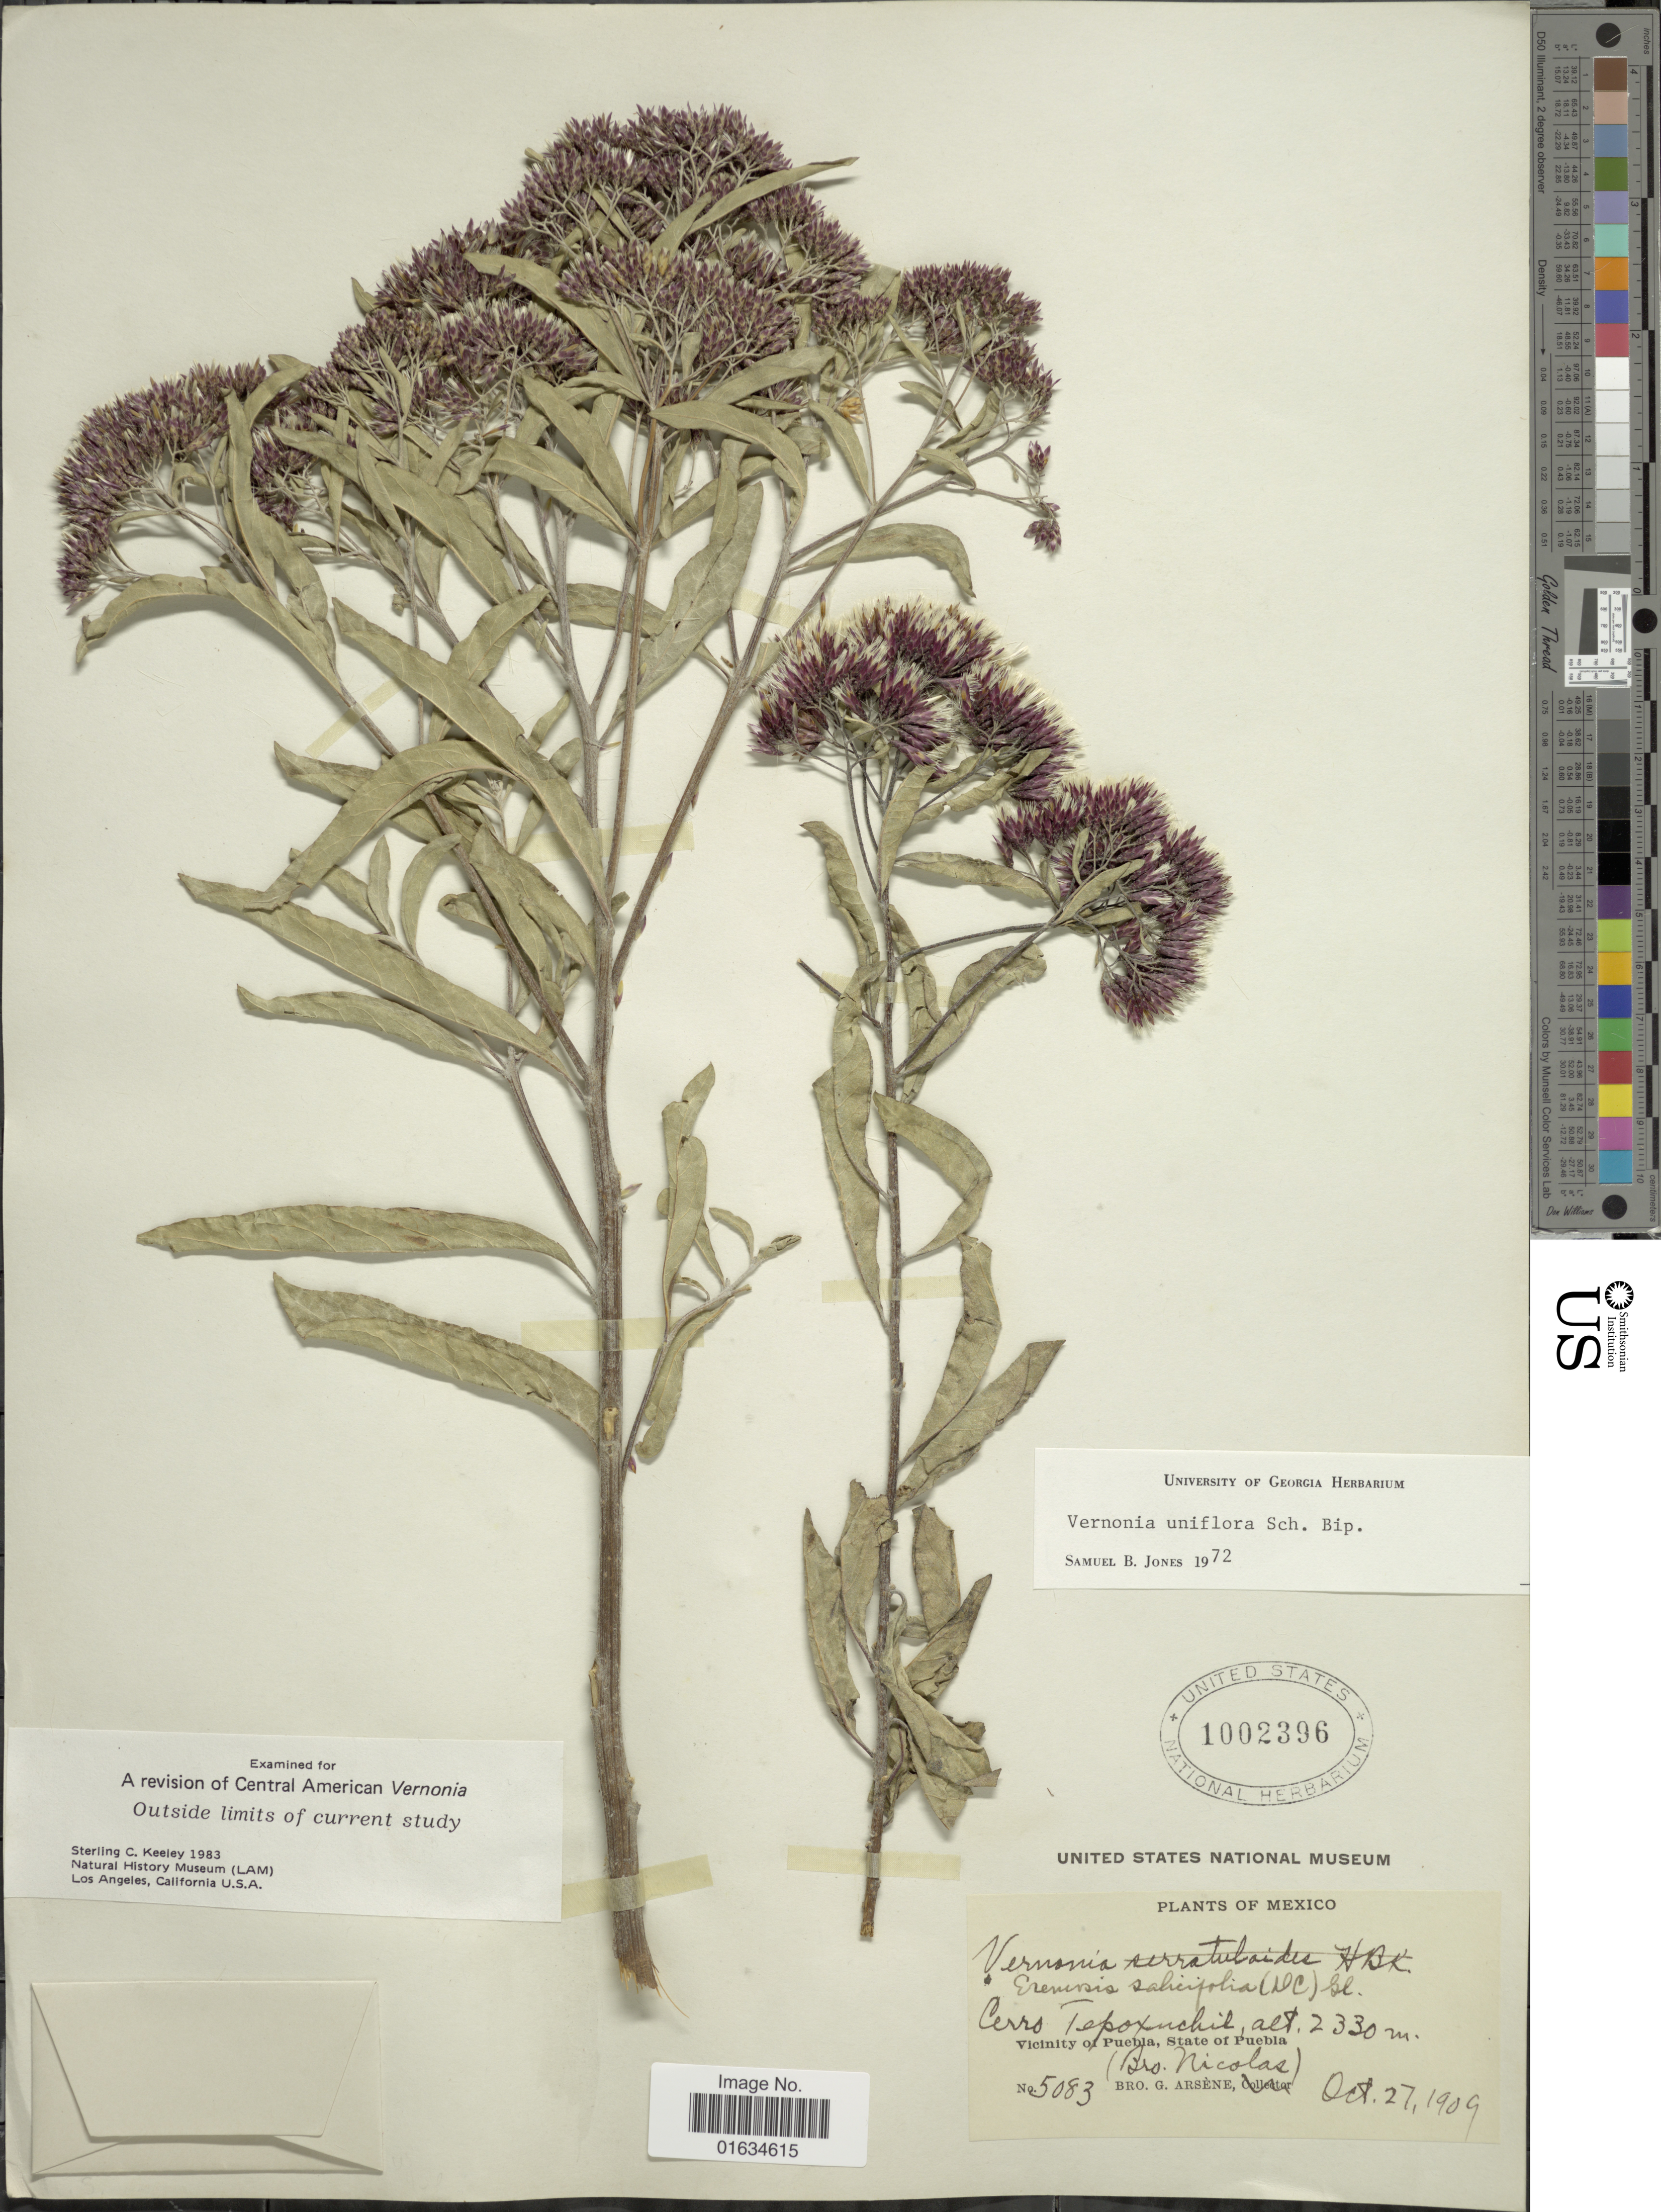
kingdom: Plantae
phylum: Tracheophyta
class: Magnoliopsida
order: Asterales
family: Asteraceae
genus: Critoniopsis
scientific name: Critoniopsis salicifolia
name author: (DC.) H. Rob.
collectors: Bro. G. Arsène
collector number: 5083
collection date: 1909-10-27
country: Mexico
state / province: Puebla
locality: Vicinity of Puebla, Cerro Tepoxnchill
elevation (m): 2330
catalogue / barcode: US 1002396